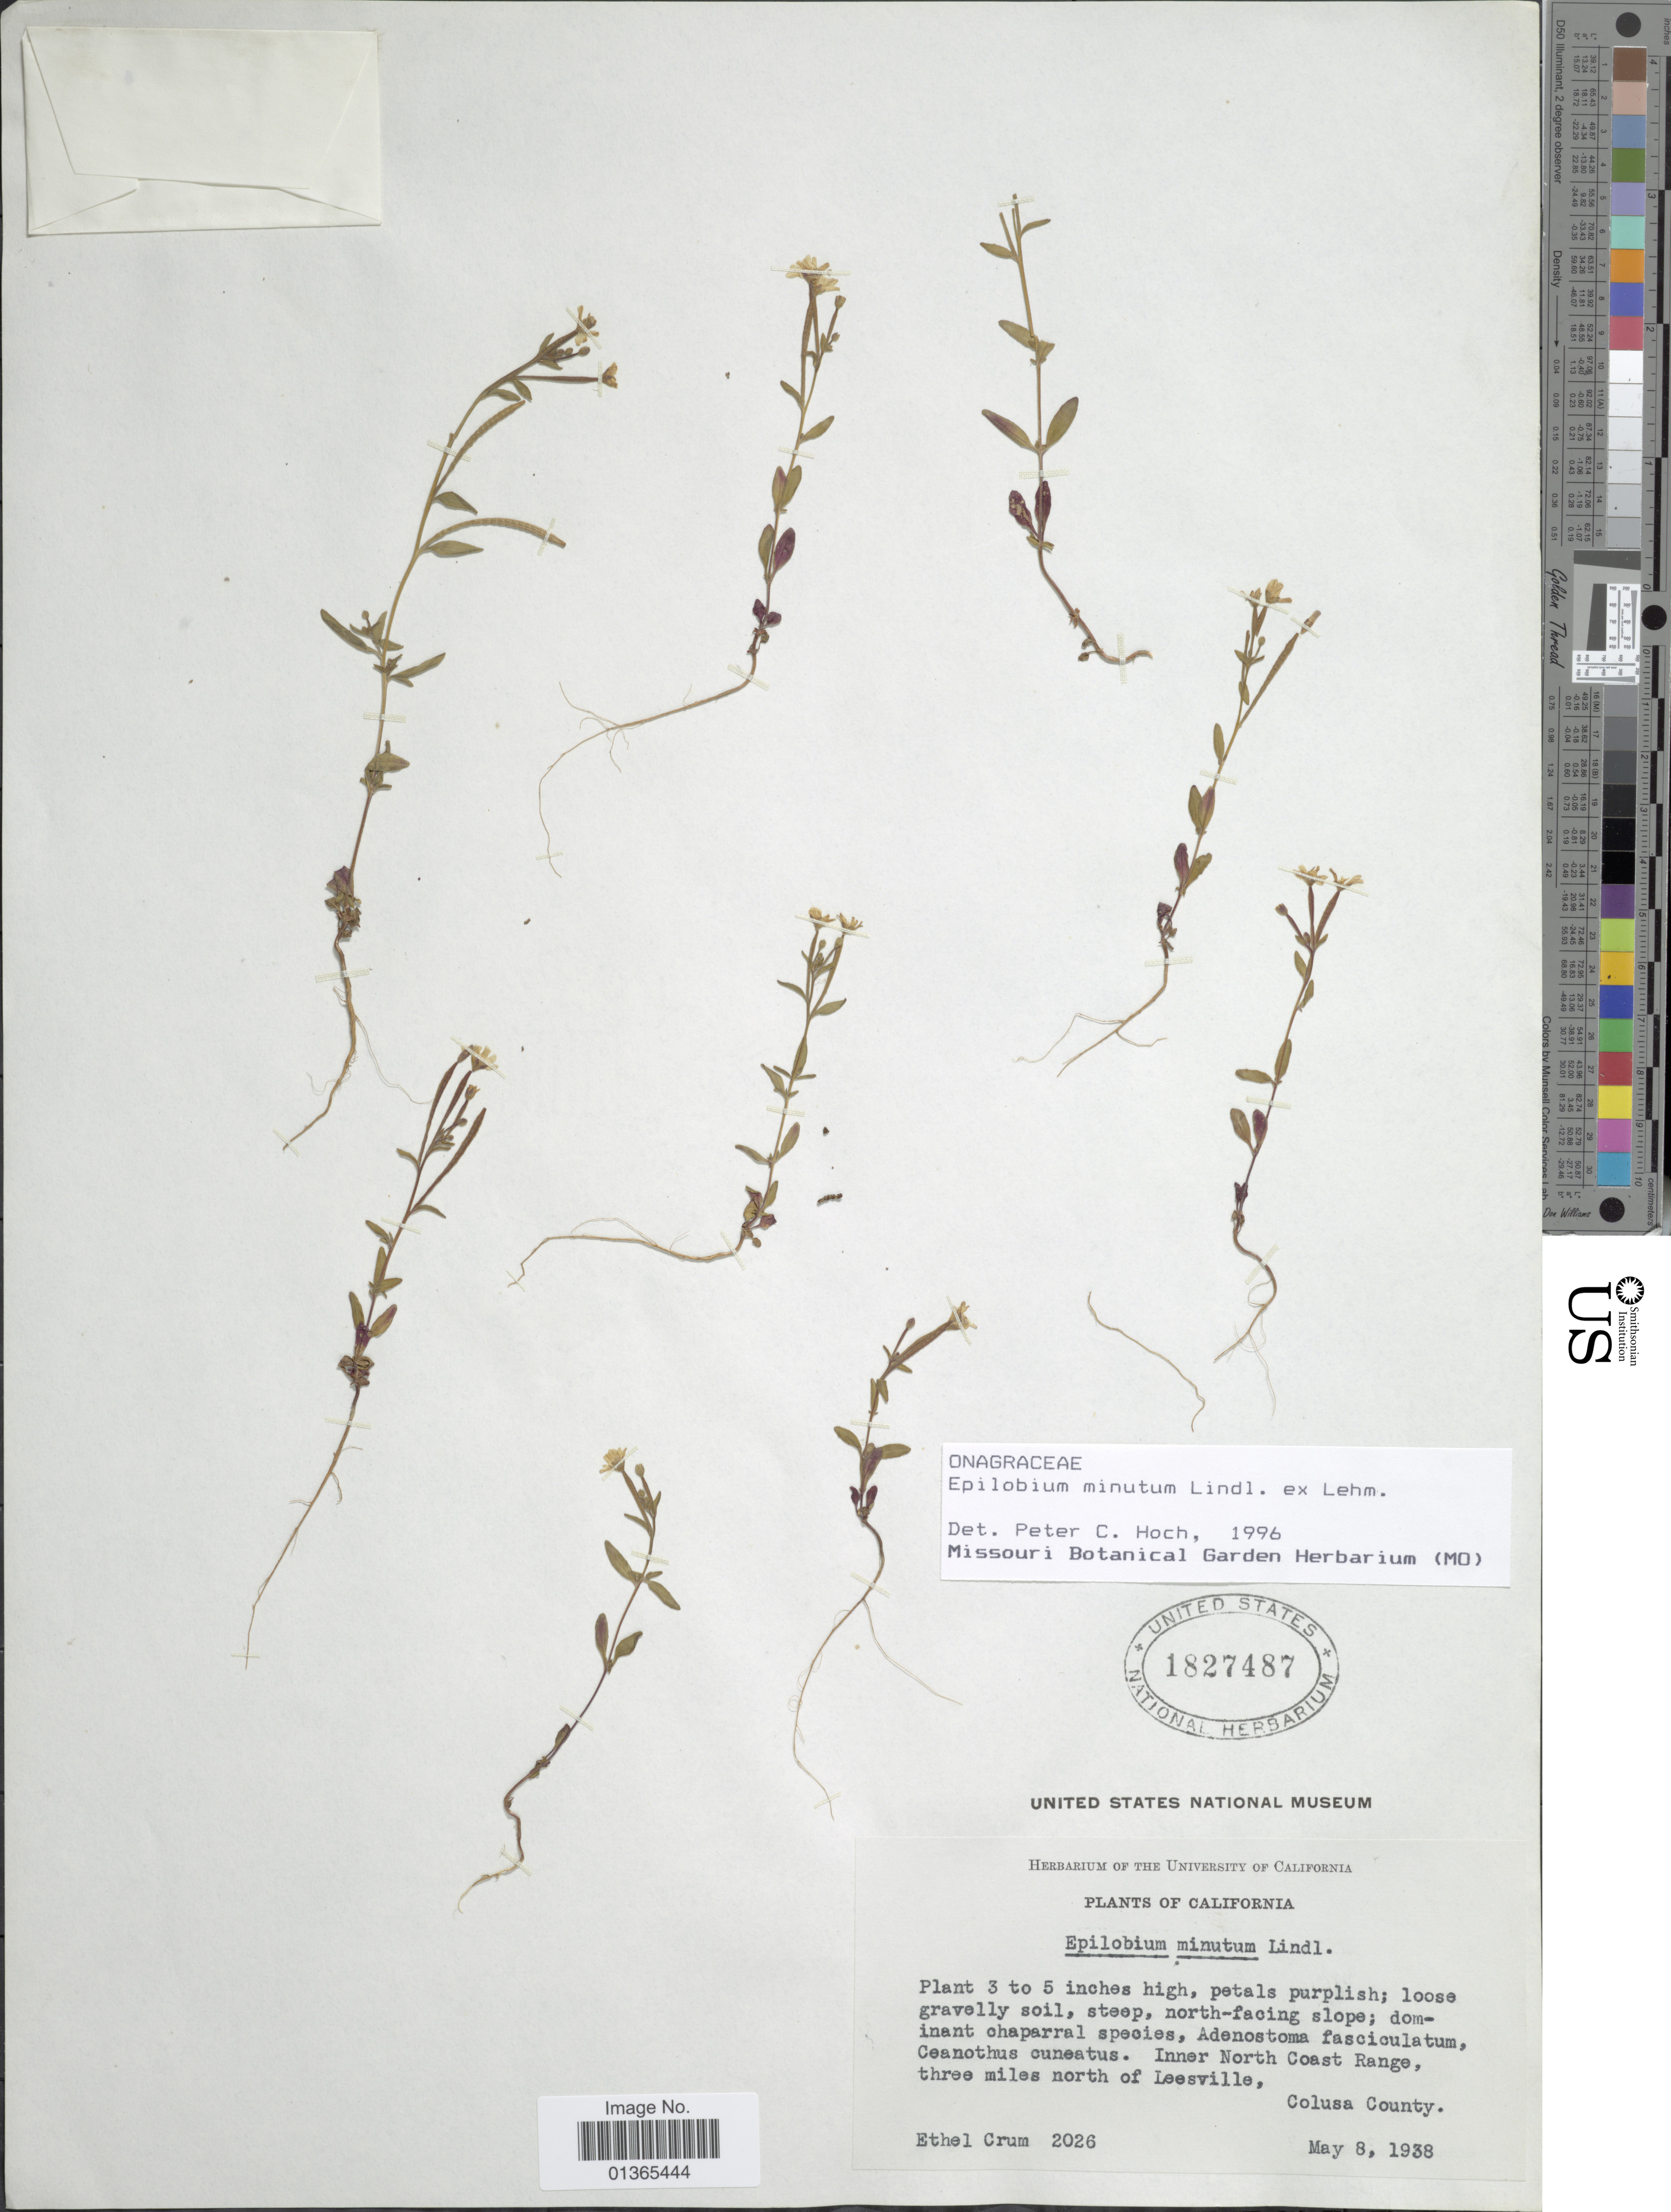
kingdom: Plantae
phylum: Tracheophyta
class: Magnoliopsida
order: Myrtales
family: Onagraceae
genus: Epilobium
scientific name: Epilobium minutum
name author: Lindl. ex Lehm.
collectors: E. K. Crum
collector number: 2026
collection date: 1938-05-08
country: United States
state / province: California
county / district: Colusa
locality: Inner North Coast Range, three miles north of Leesville, Colusa County.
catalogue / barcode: US 1827487